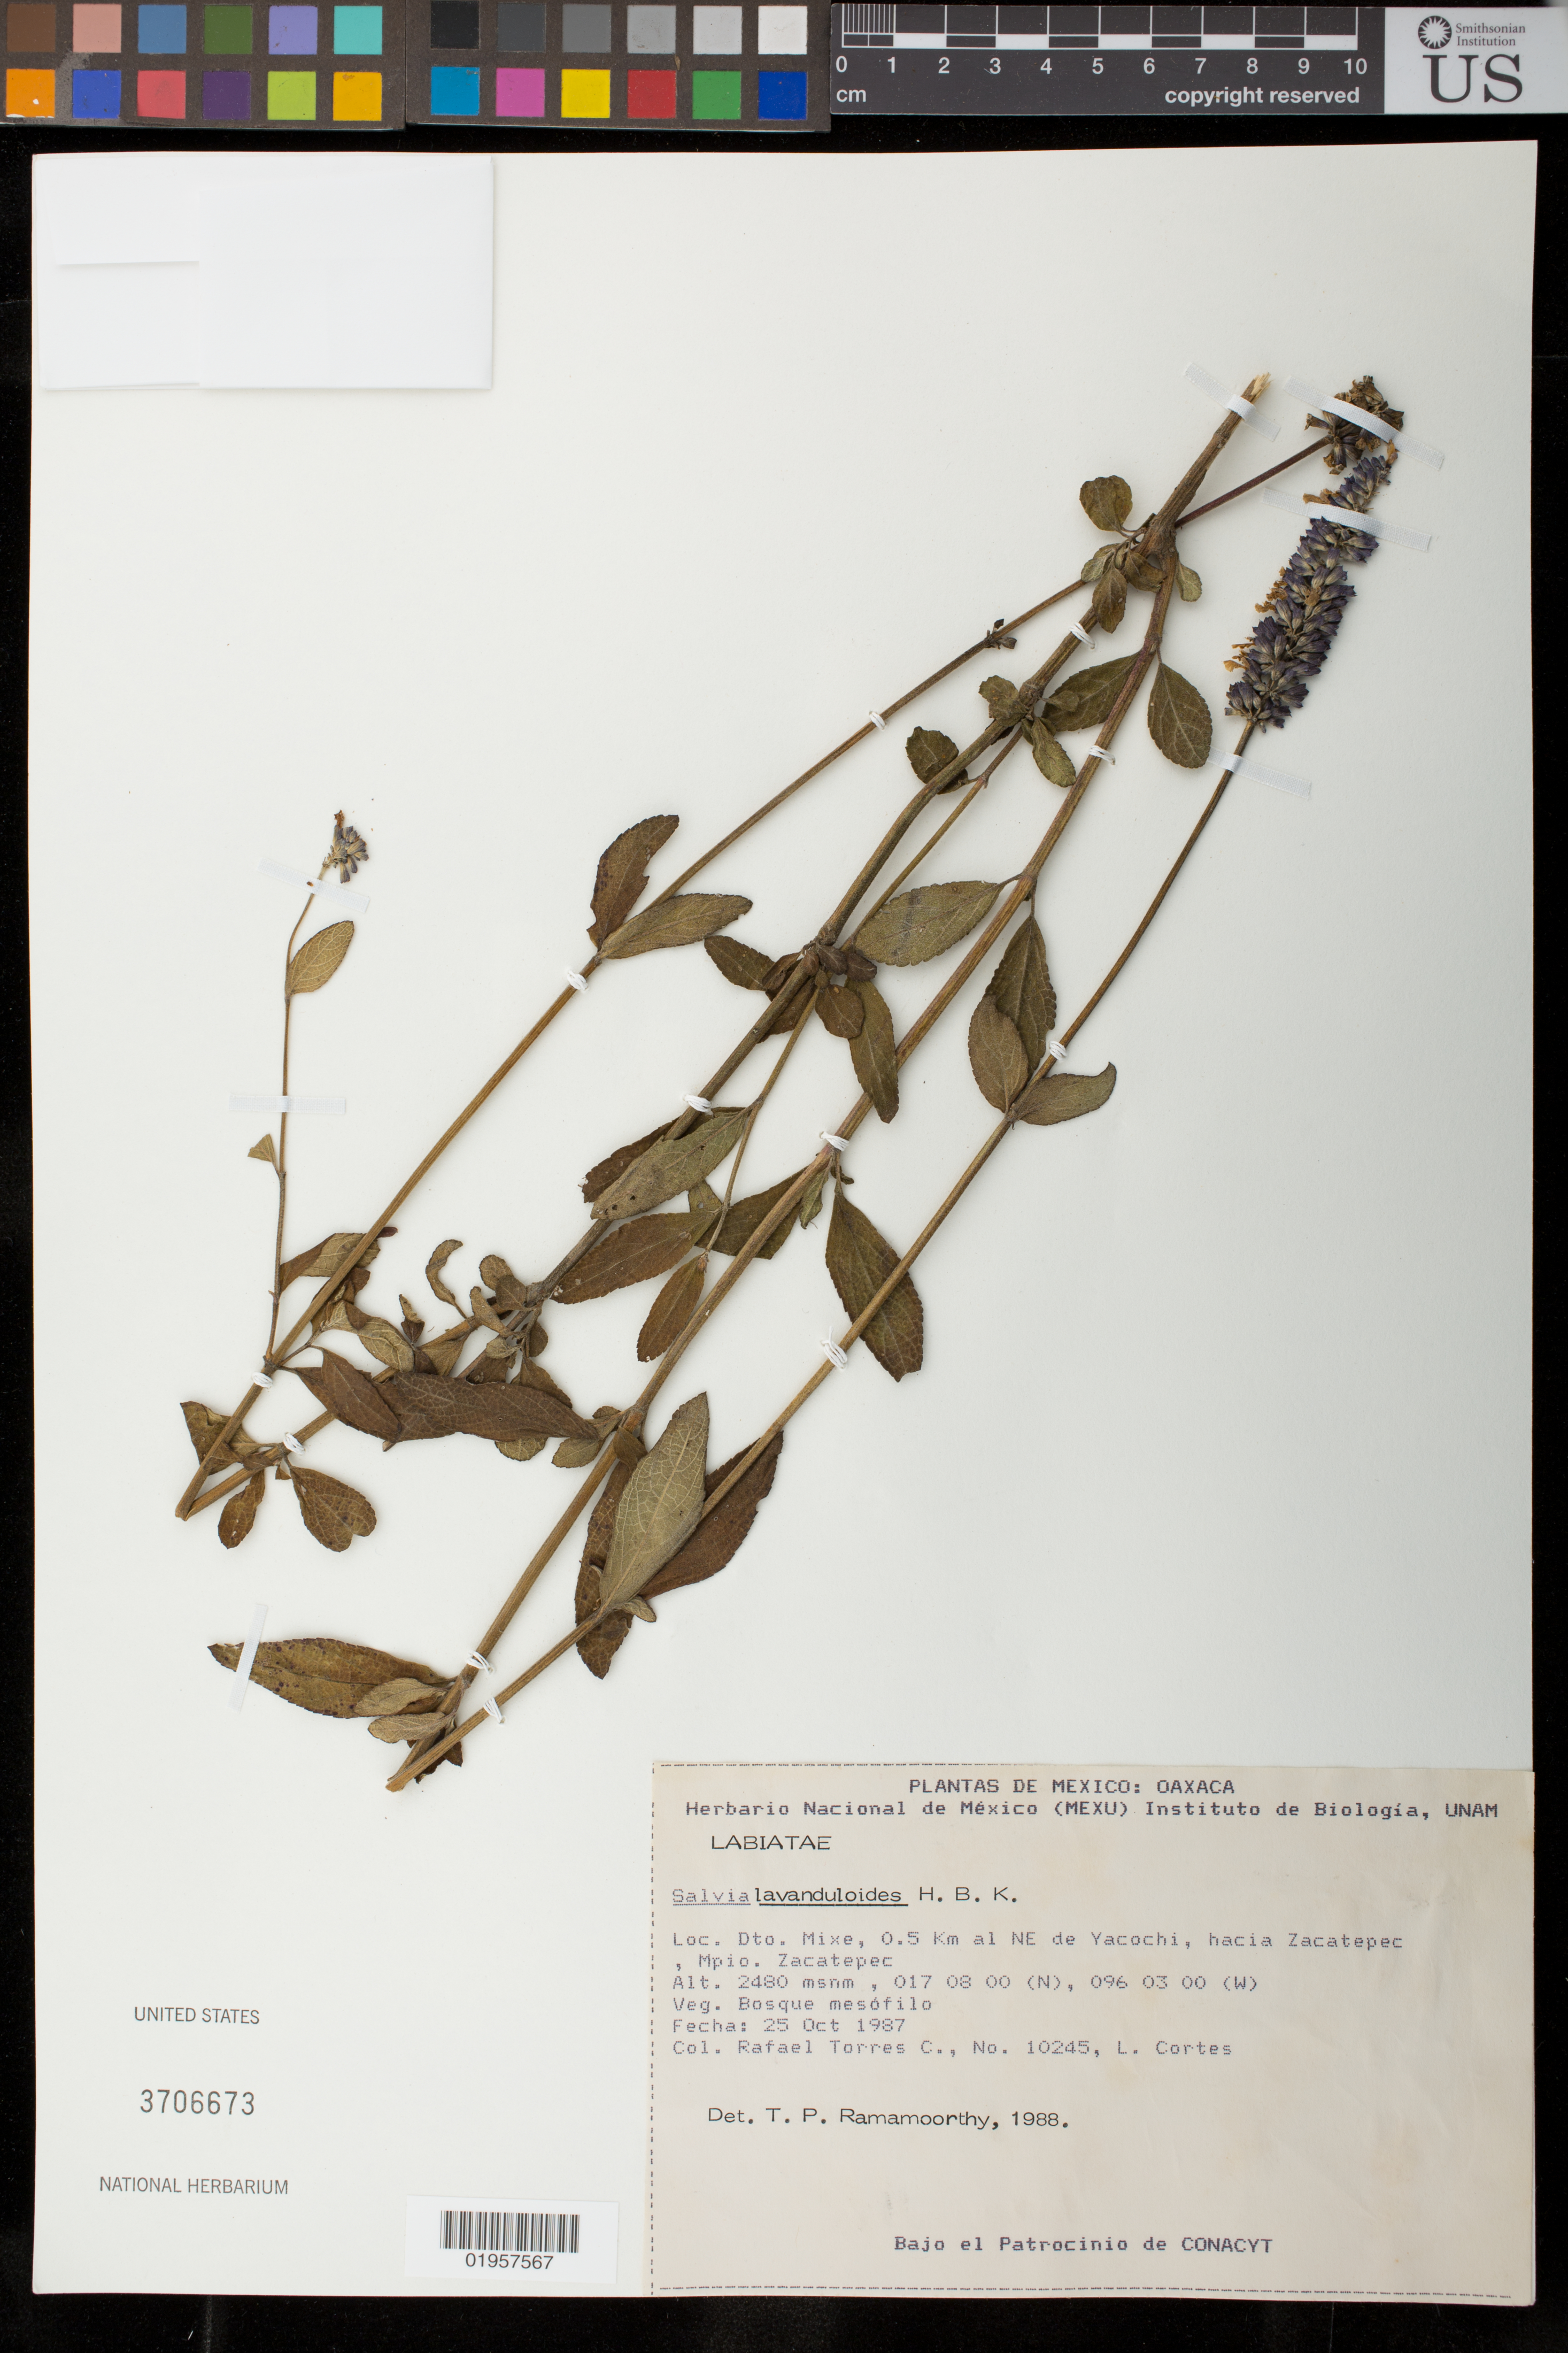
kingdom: Plantae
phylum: Tracheophyta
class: Magnoliopsida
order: Lamiales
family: Lamiaceae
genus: Salvia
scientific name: Salvia lavanduloides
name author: Kunth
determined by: Ramamoorthy, T. P.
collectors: R. Torres C. & L. Cortes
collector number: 10245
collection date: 1987-10-25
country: Mexico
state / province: Oaxaca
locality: Dto. Mixe, Mpio. Zacatepec; 0.5 kmal NE de Yacochi, hacia Zacatepec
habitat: Bosque mesófila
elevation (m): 2480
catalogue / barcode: US 3706673